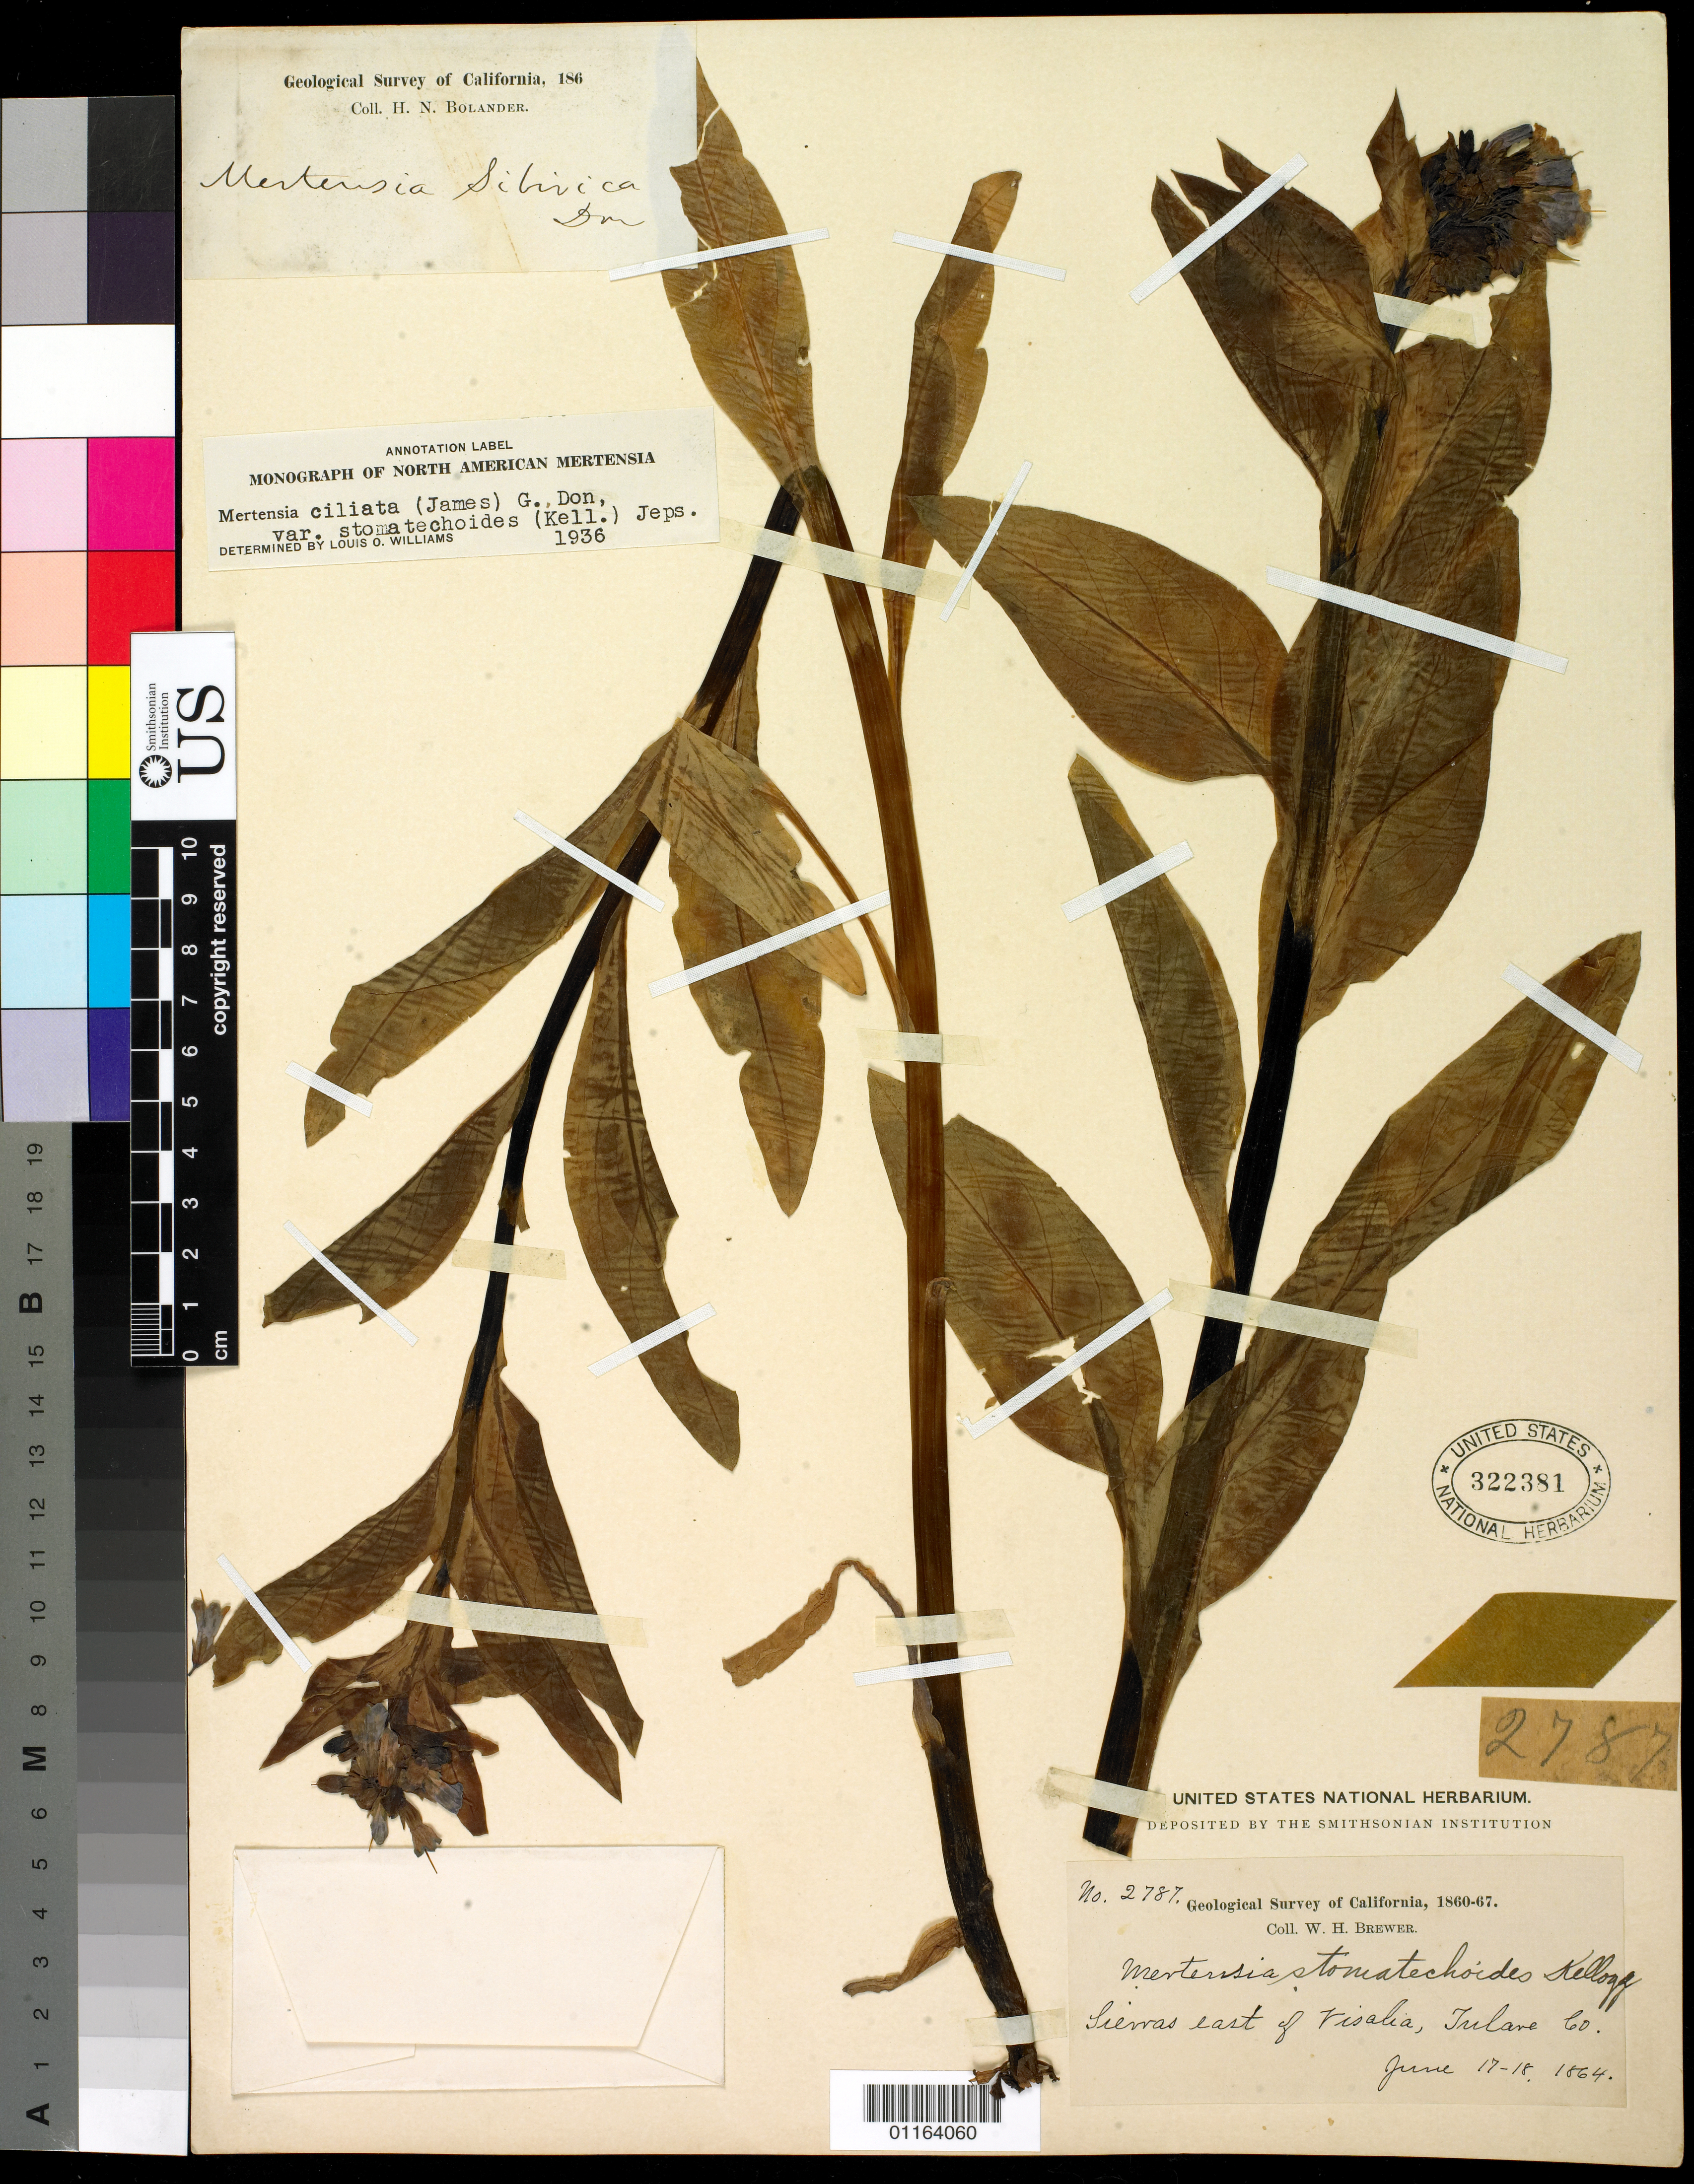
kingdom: Plantae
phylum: Tracheophyta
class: Magnoliopsida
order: Boraginales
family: Boraginaceae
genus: Mertensia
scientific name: Mertensia ciliata var. stomatechoides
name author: (Kellogg) Jeps.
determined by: Williams, Louis O.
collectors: W. H. Brewer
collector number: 2787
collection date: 1864-06-17,1864-06-18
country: United States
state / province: California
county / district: Tulare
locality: Sierras east of Visalia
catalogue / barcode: US 322381